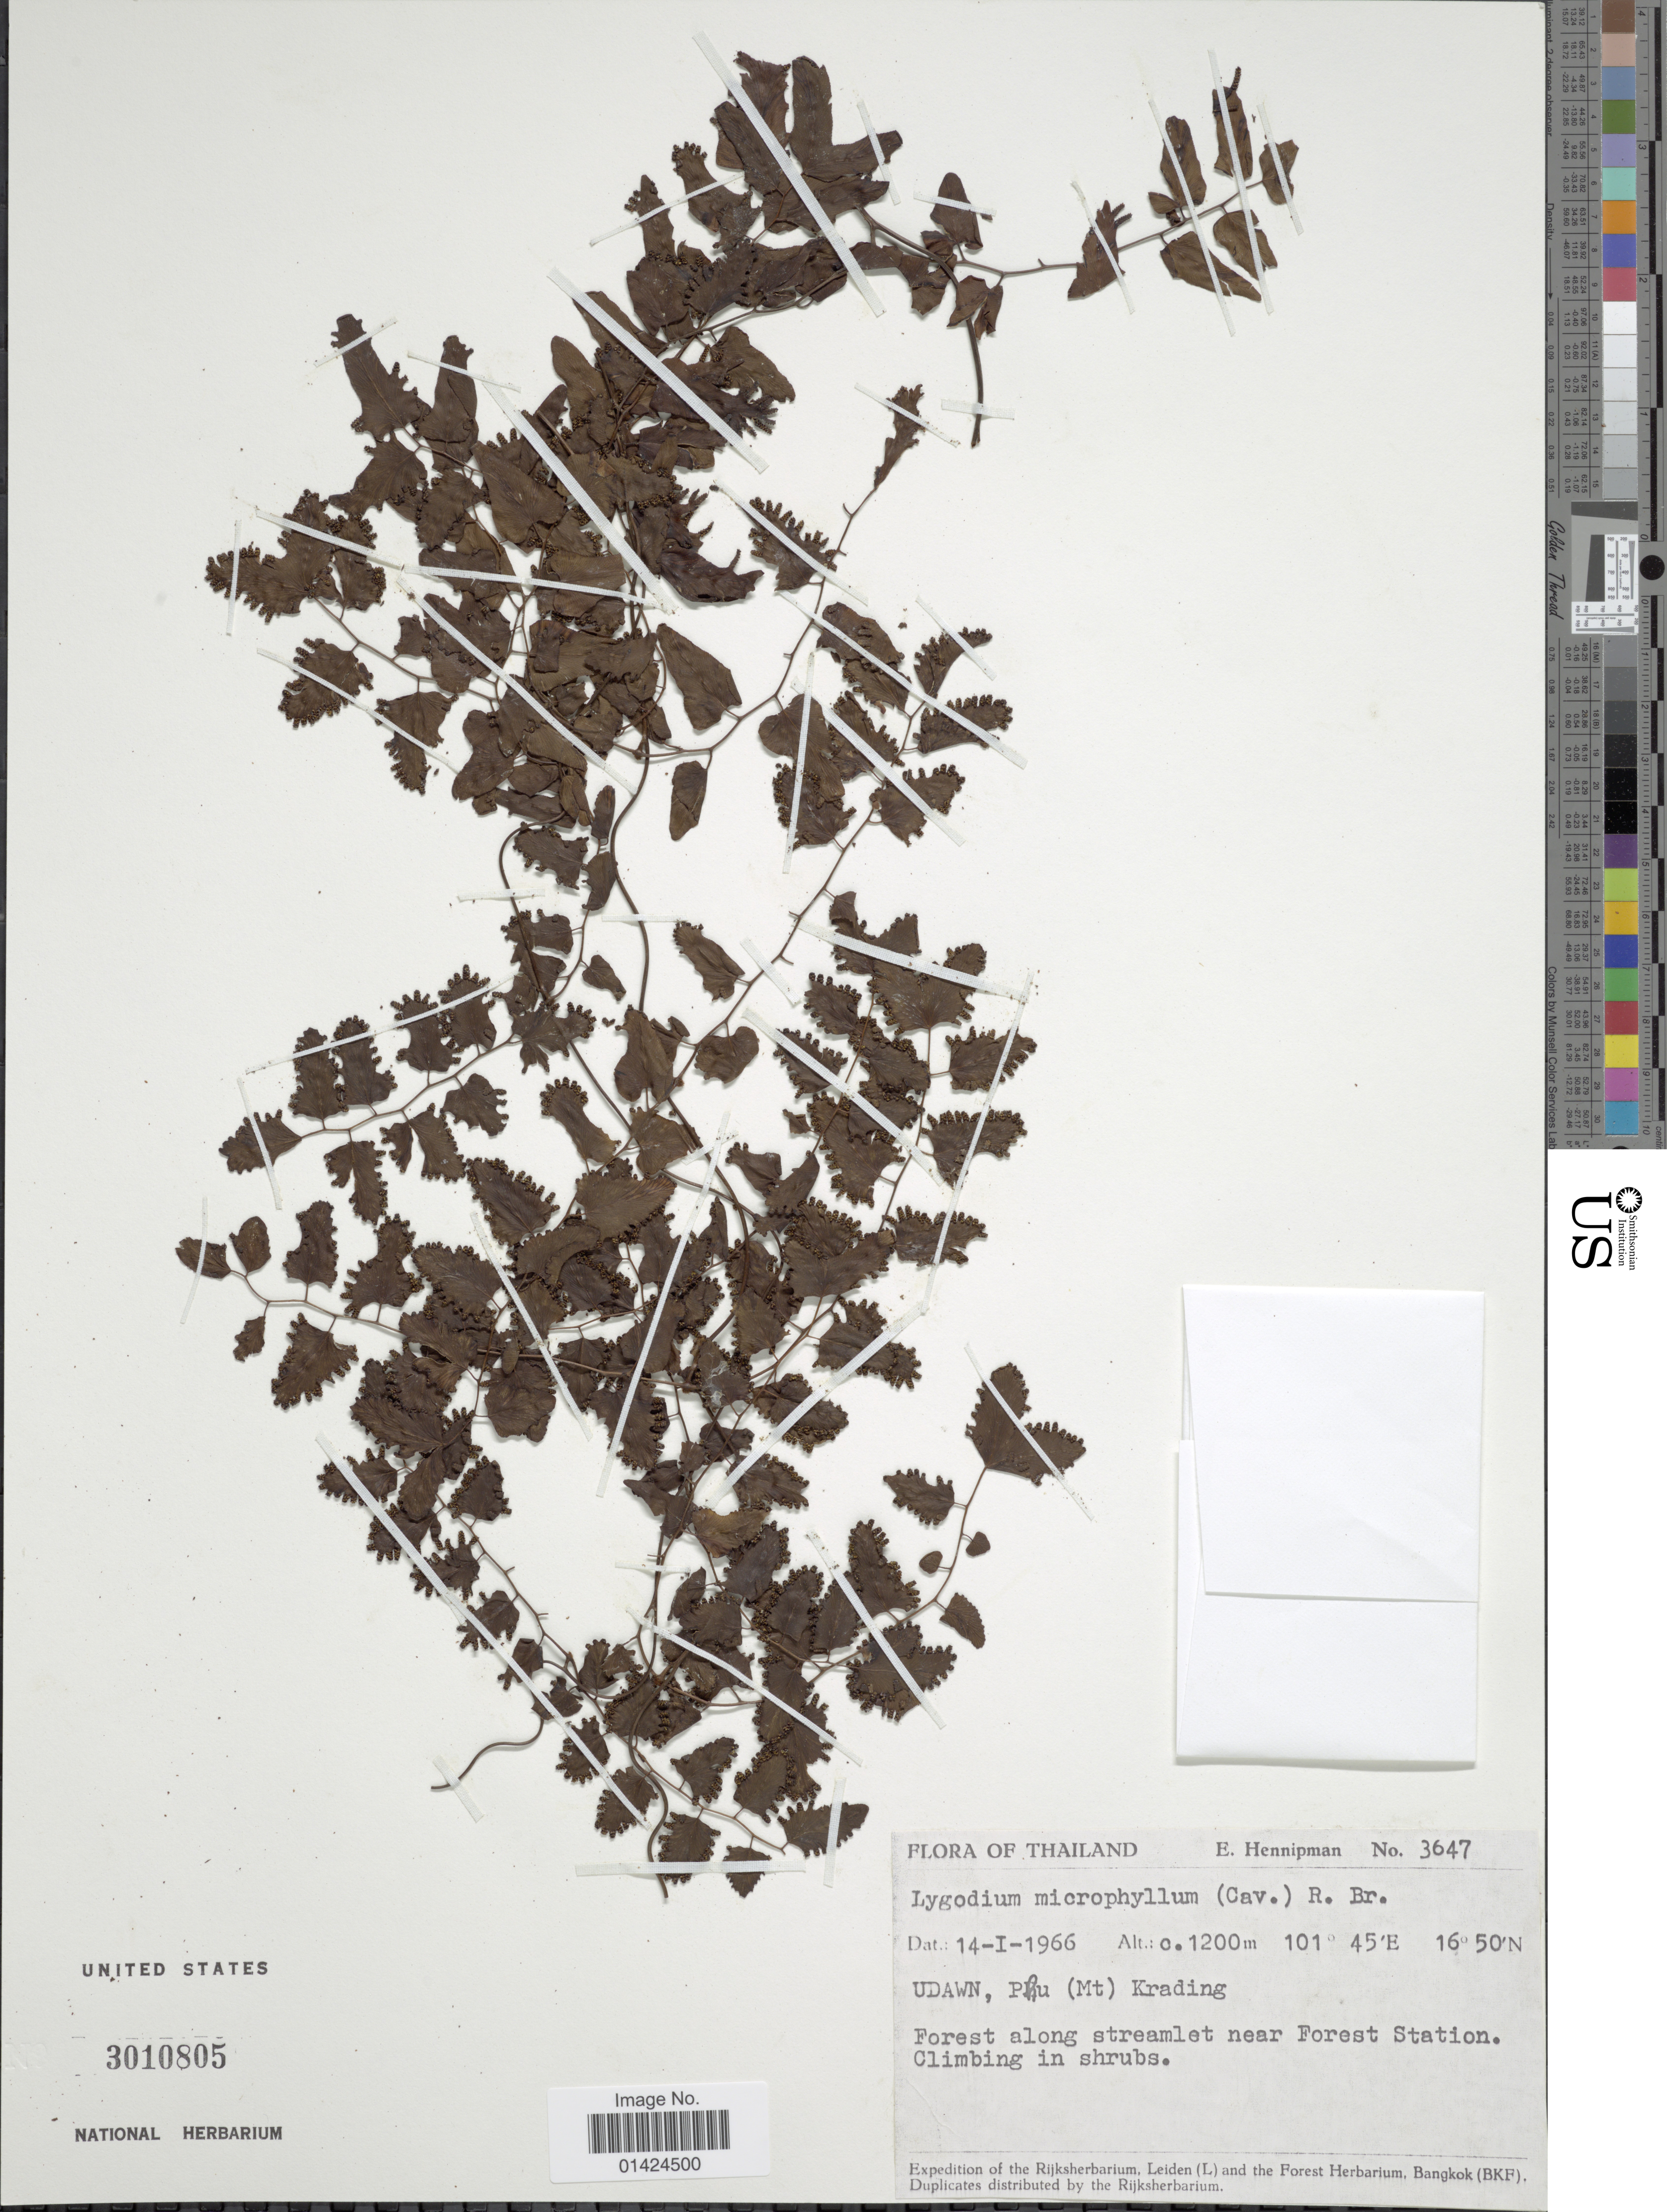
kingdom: Plantae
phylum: Tracheophyta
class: Polypodiopsida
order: Schizaeales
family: Lygodiaceae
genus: Lygodium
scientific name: Lygodium microphyllum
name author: (Cav.) R. Br.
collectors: E. Hennipman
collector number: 3647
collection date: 1966-01-14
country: Thailand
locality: Udawn, Phu (Mt) Krading.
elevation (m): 1200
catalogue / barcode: US 3010805